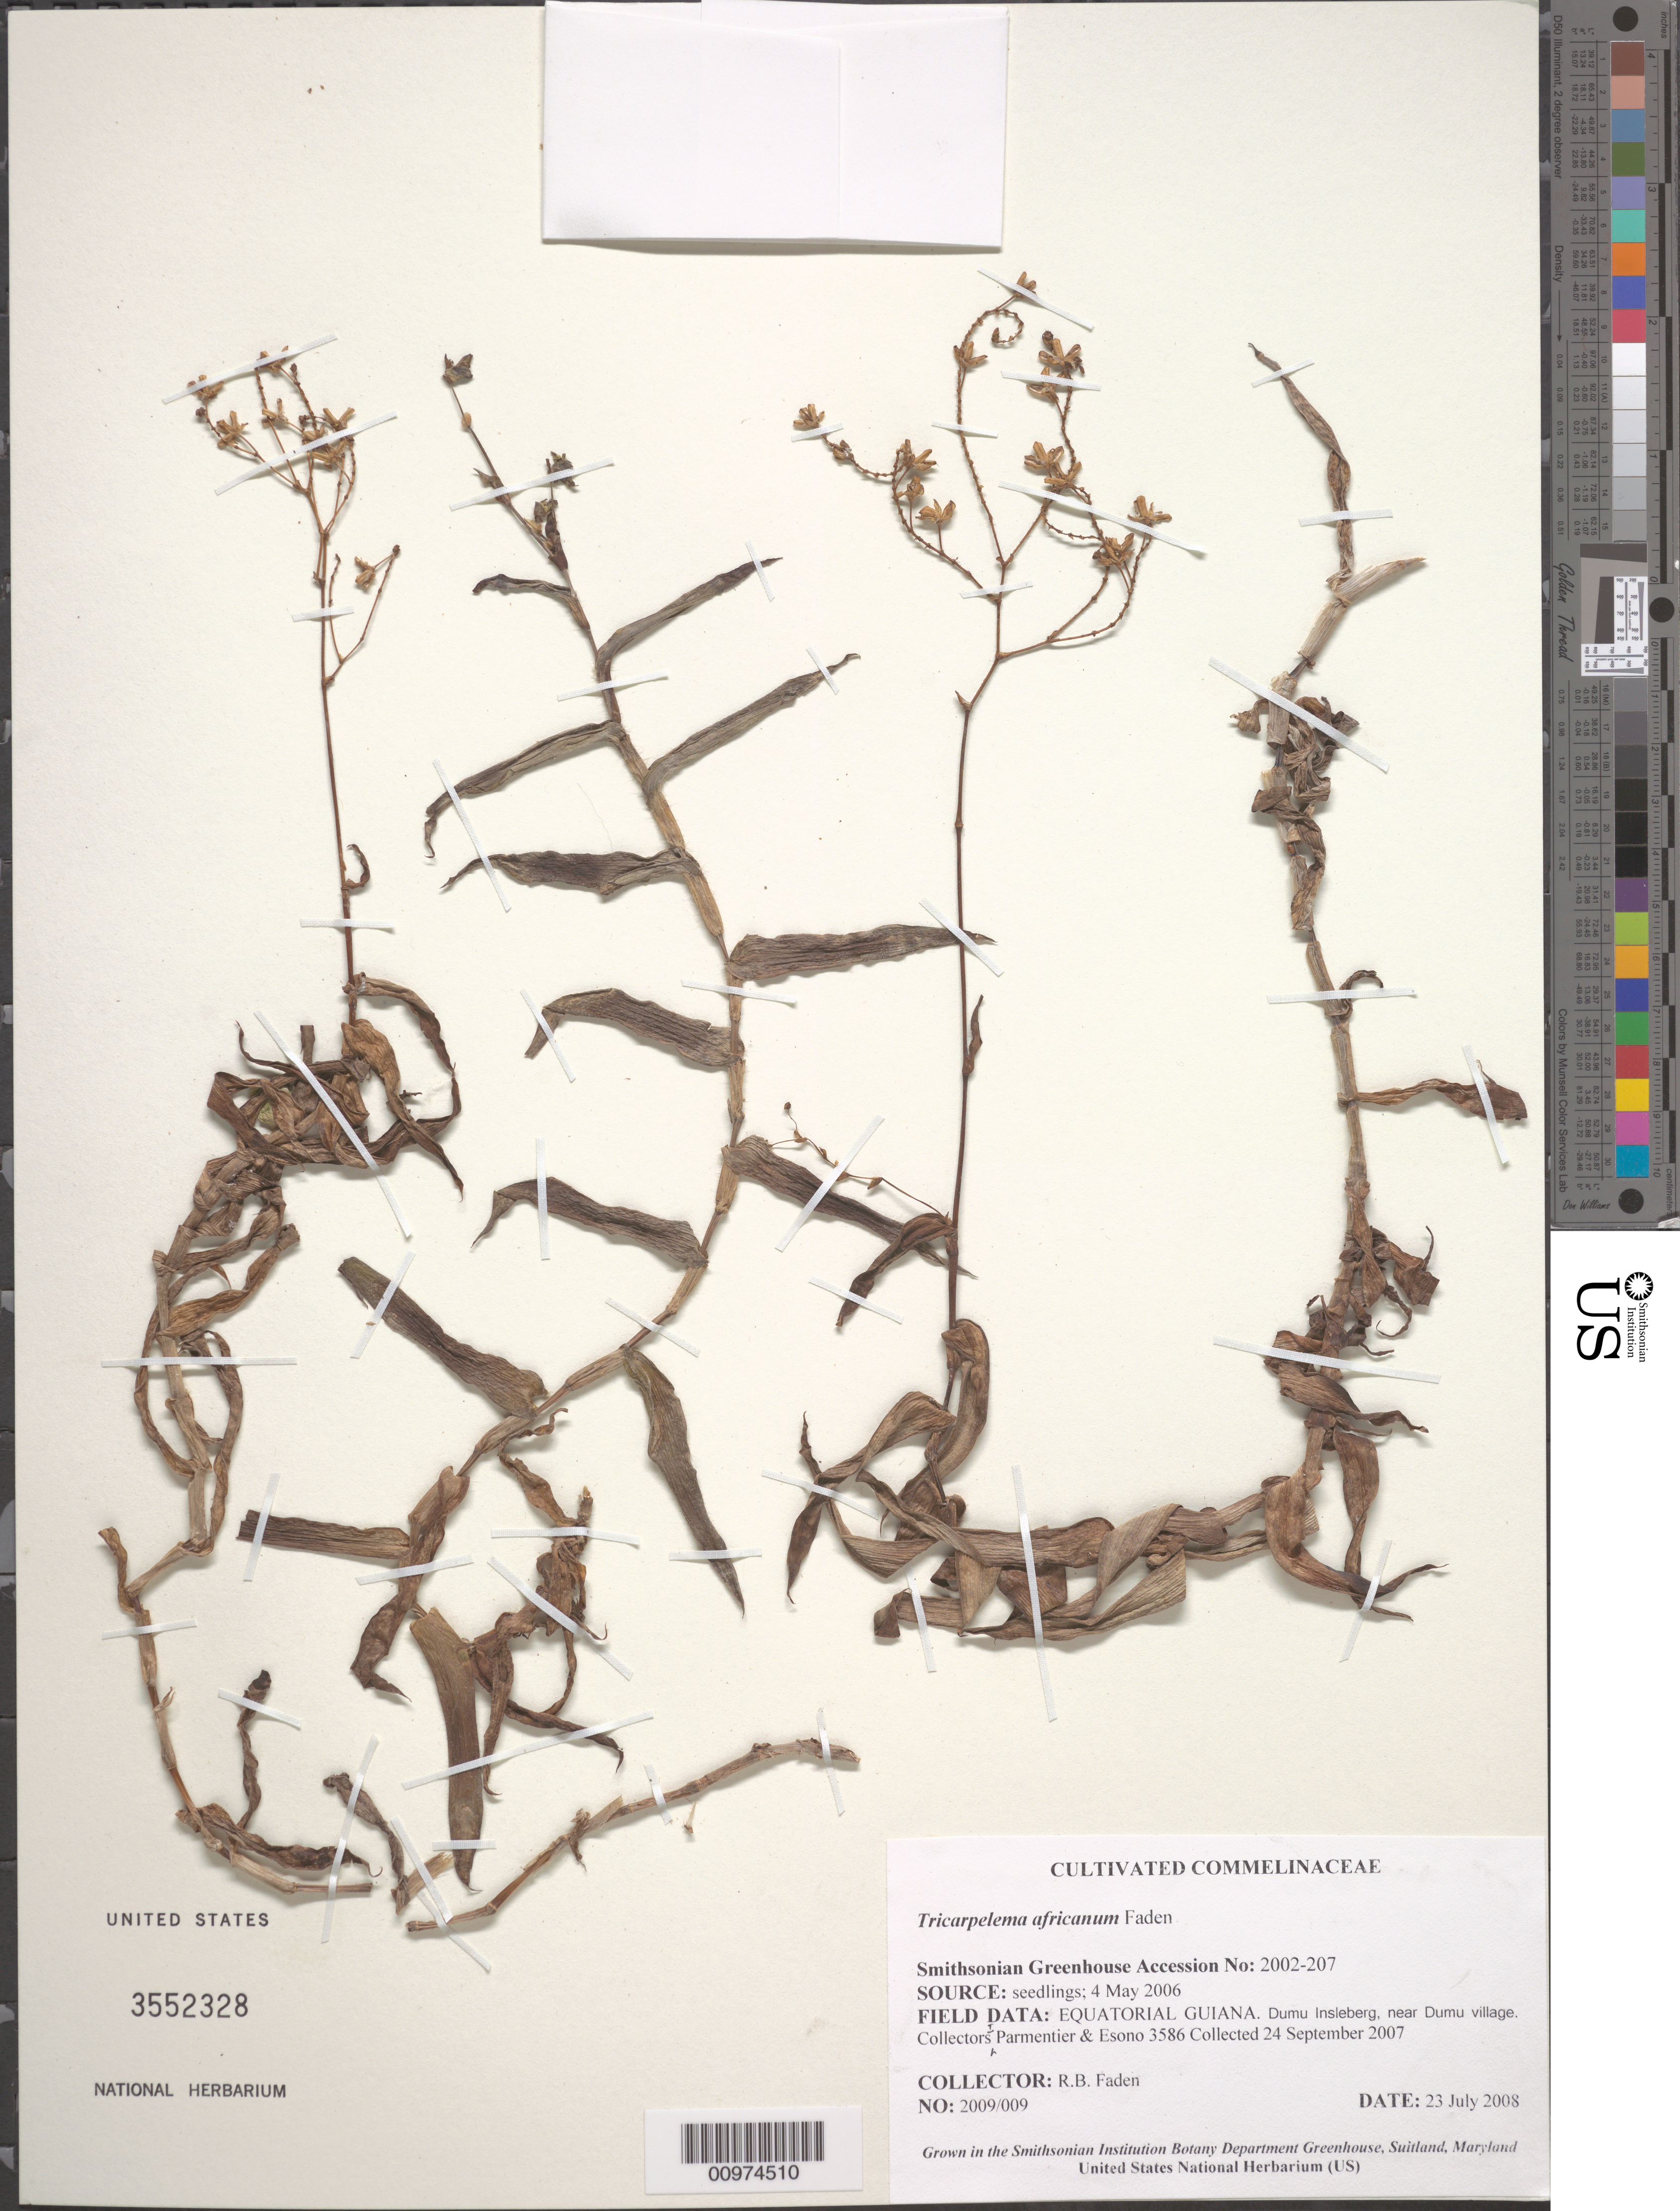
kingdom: Plantae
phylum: Tracheophyta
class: Liliopsida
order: Commelinales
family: Commelinaceae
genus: Tricarpelema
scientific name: Tricarpelema africanum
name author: Faden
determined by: Faden, Robert B., (US), Smithsonian Institution - National Museum of Natural History (UNITED STATES)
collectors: R. B. Faden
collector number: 2009/009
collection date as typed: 23 July 2008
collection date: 2008-07-23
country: Equatorial Guinea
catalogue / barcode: US 3552328